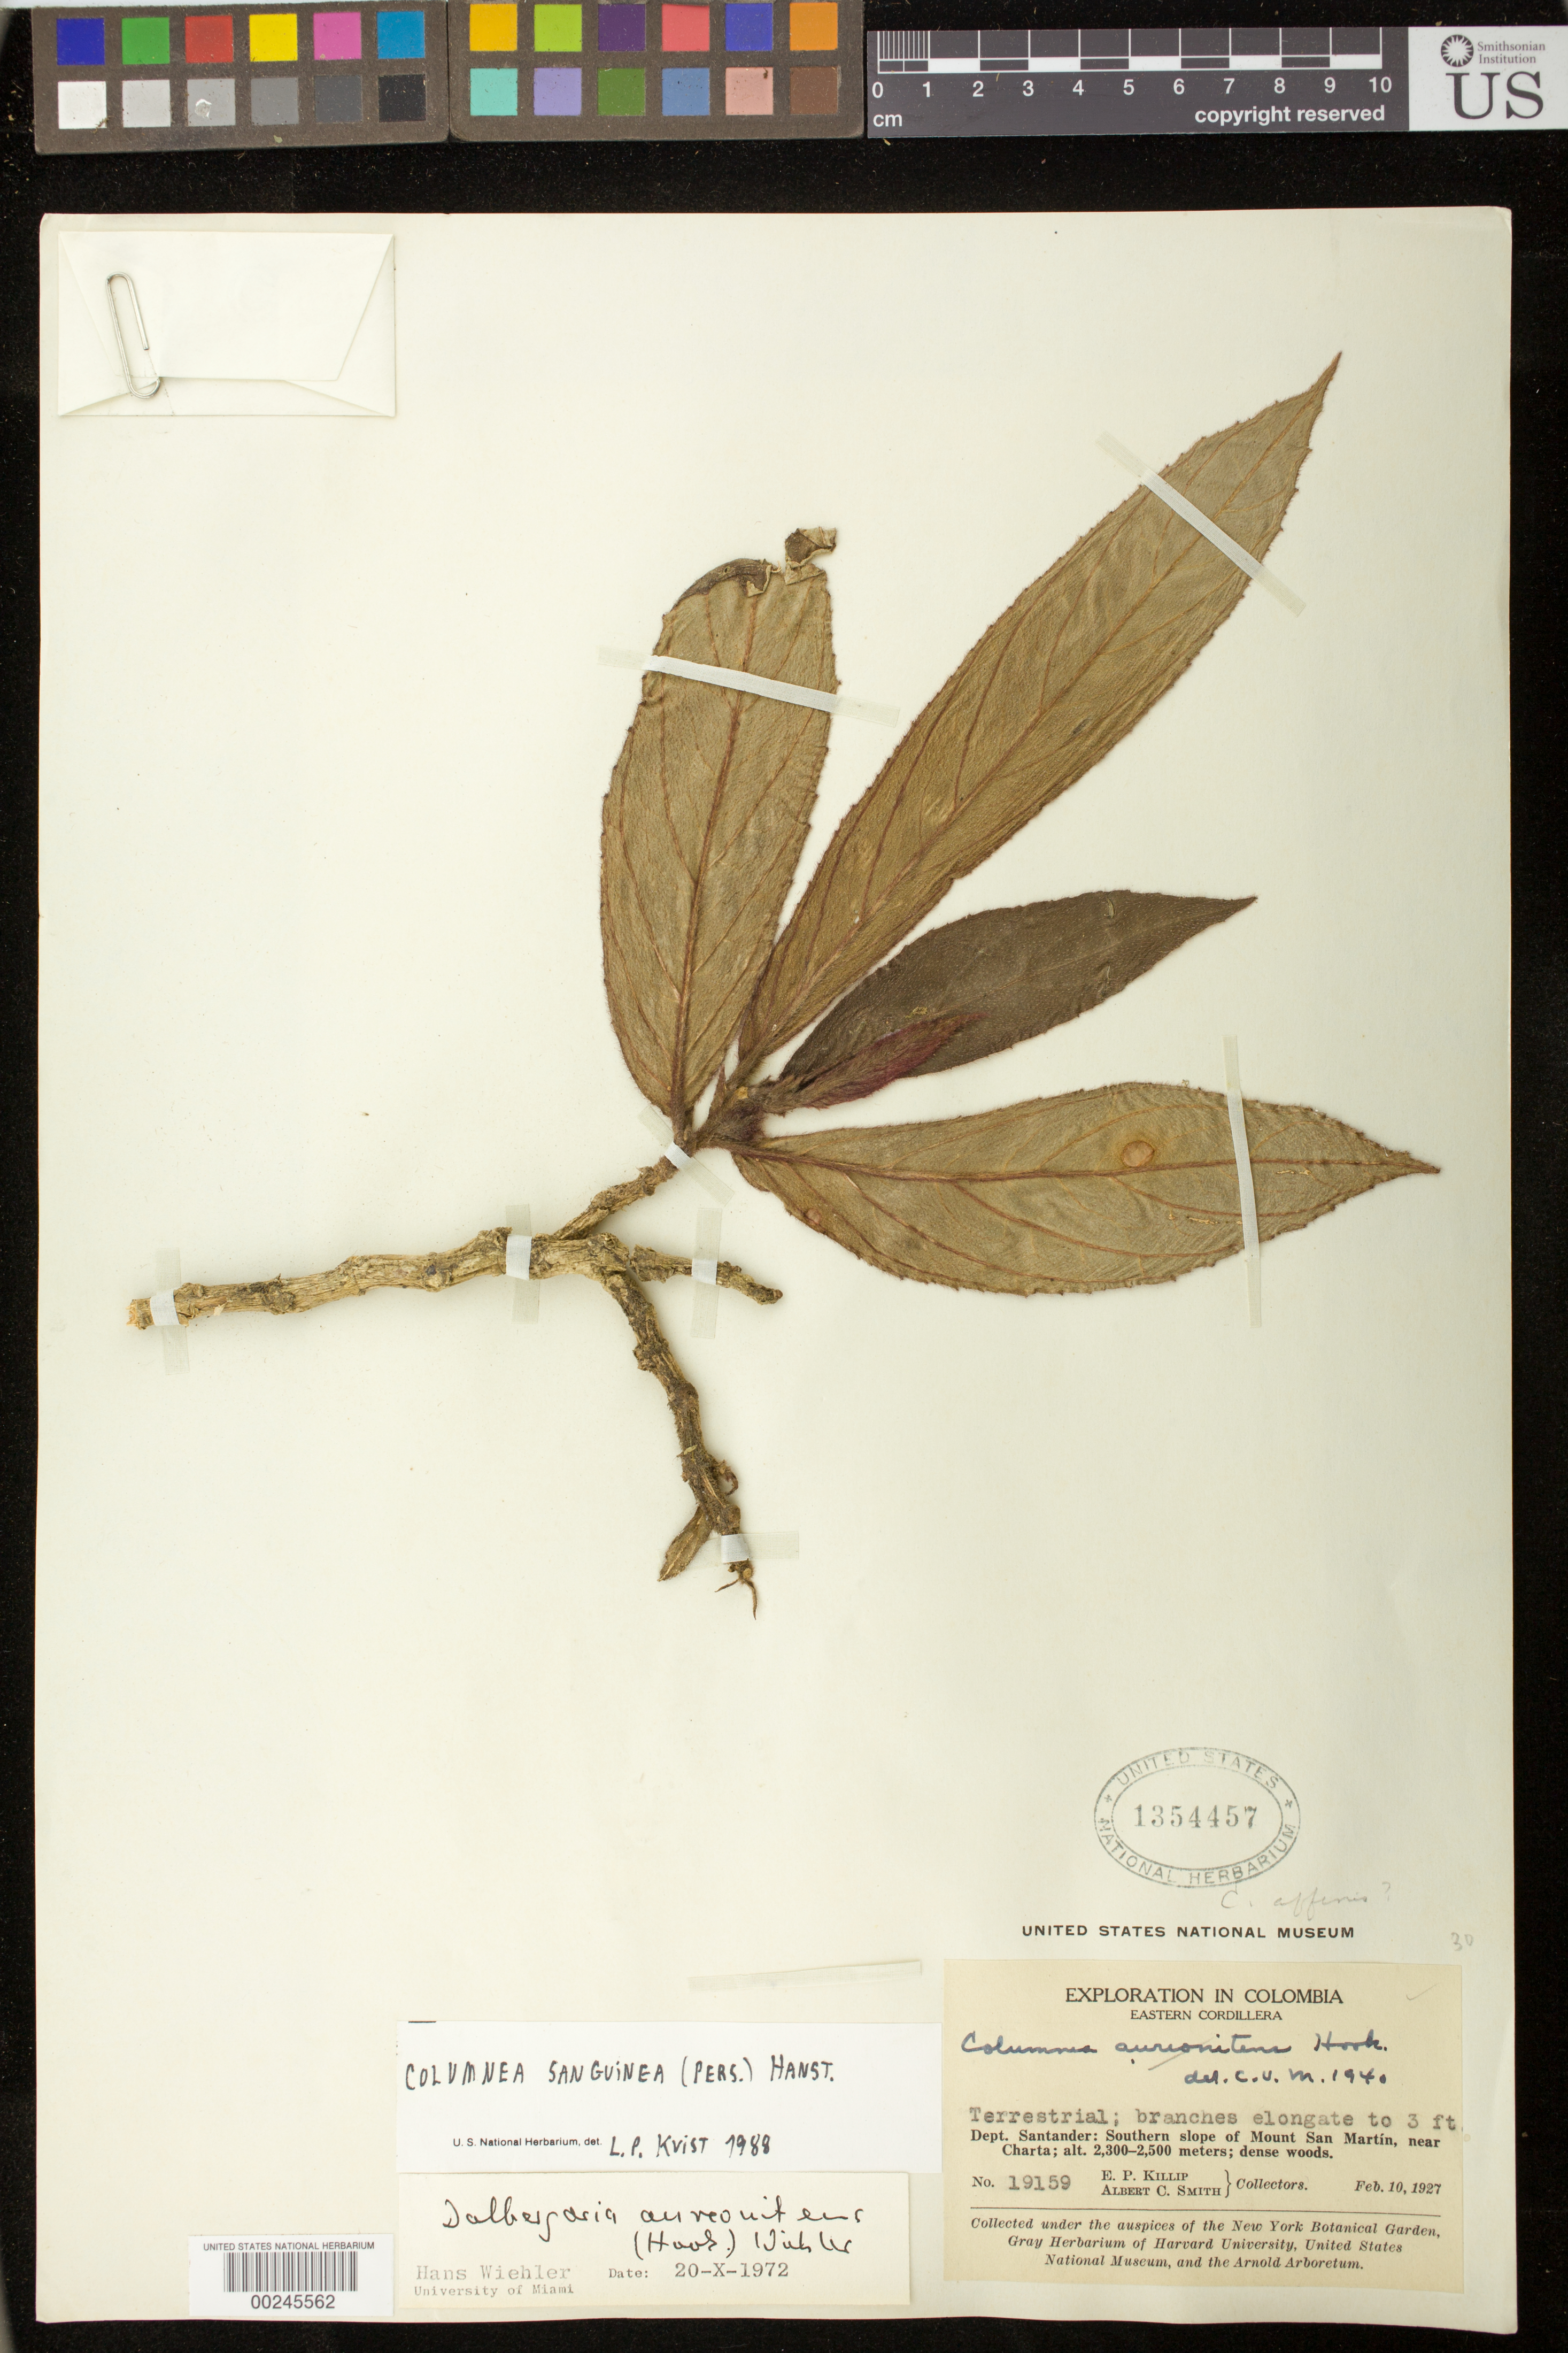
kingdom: Plantae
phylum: Tracheophyta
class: Magnoliopsida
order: Lamiales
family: Gesneriaceae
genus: Columnea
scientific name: Columnea sanguinea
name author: (Pers.) Hanst.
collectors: E. P. Killip & A. C. Smith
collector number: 19159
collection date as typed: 10 Feb 1927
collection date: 1927-02-10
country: Colombia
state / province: Santander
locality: Eastern Cordillera, southern slope of Mount San Martin, near Charta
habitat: Dense woods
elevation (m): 2300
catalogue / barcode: US 1354457